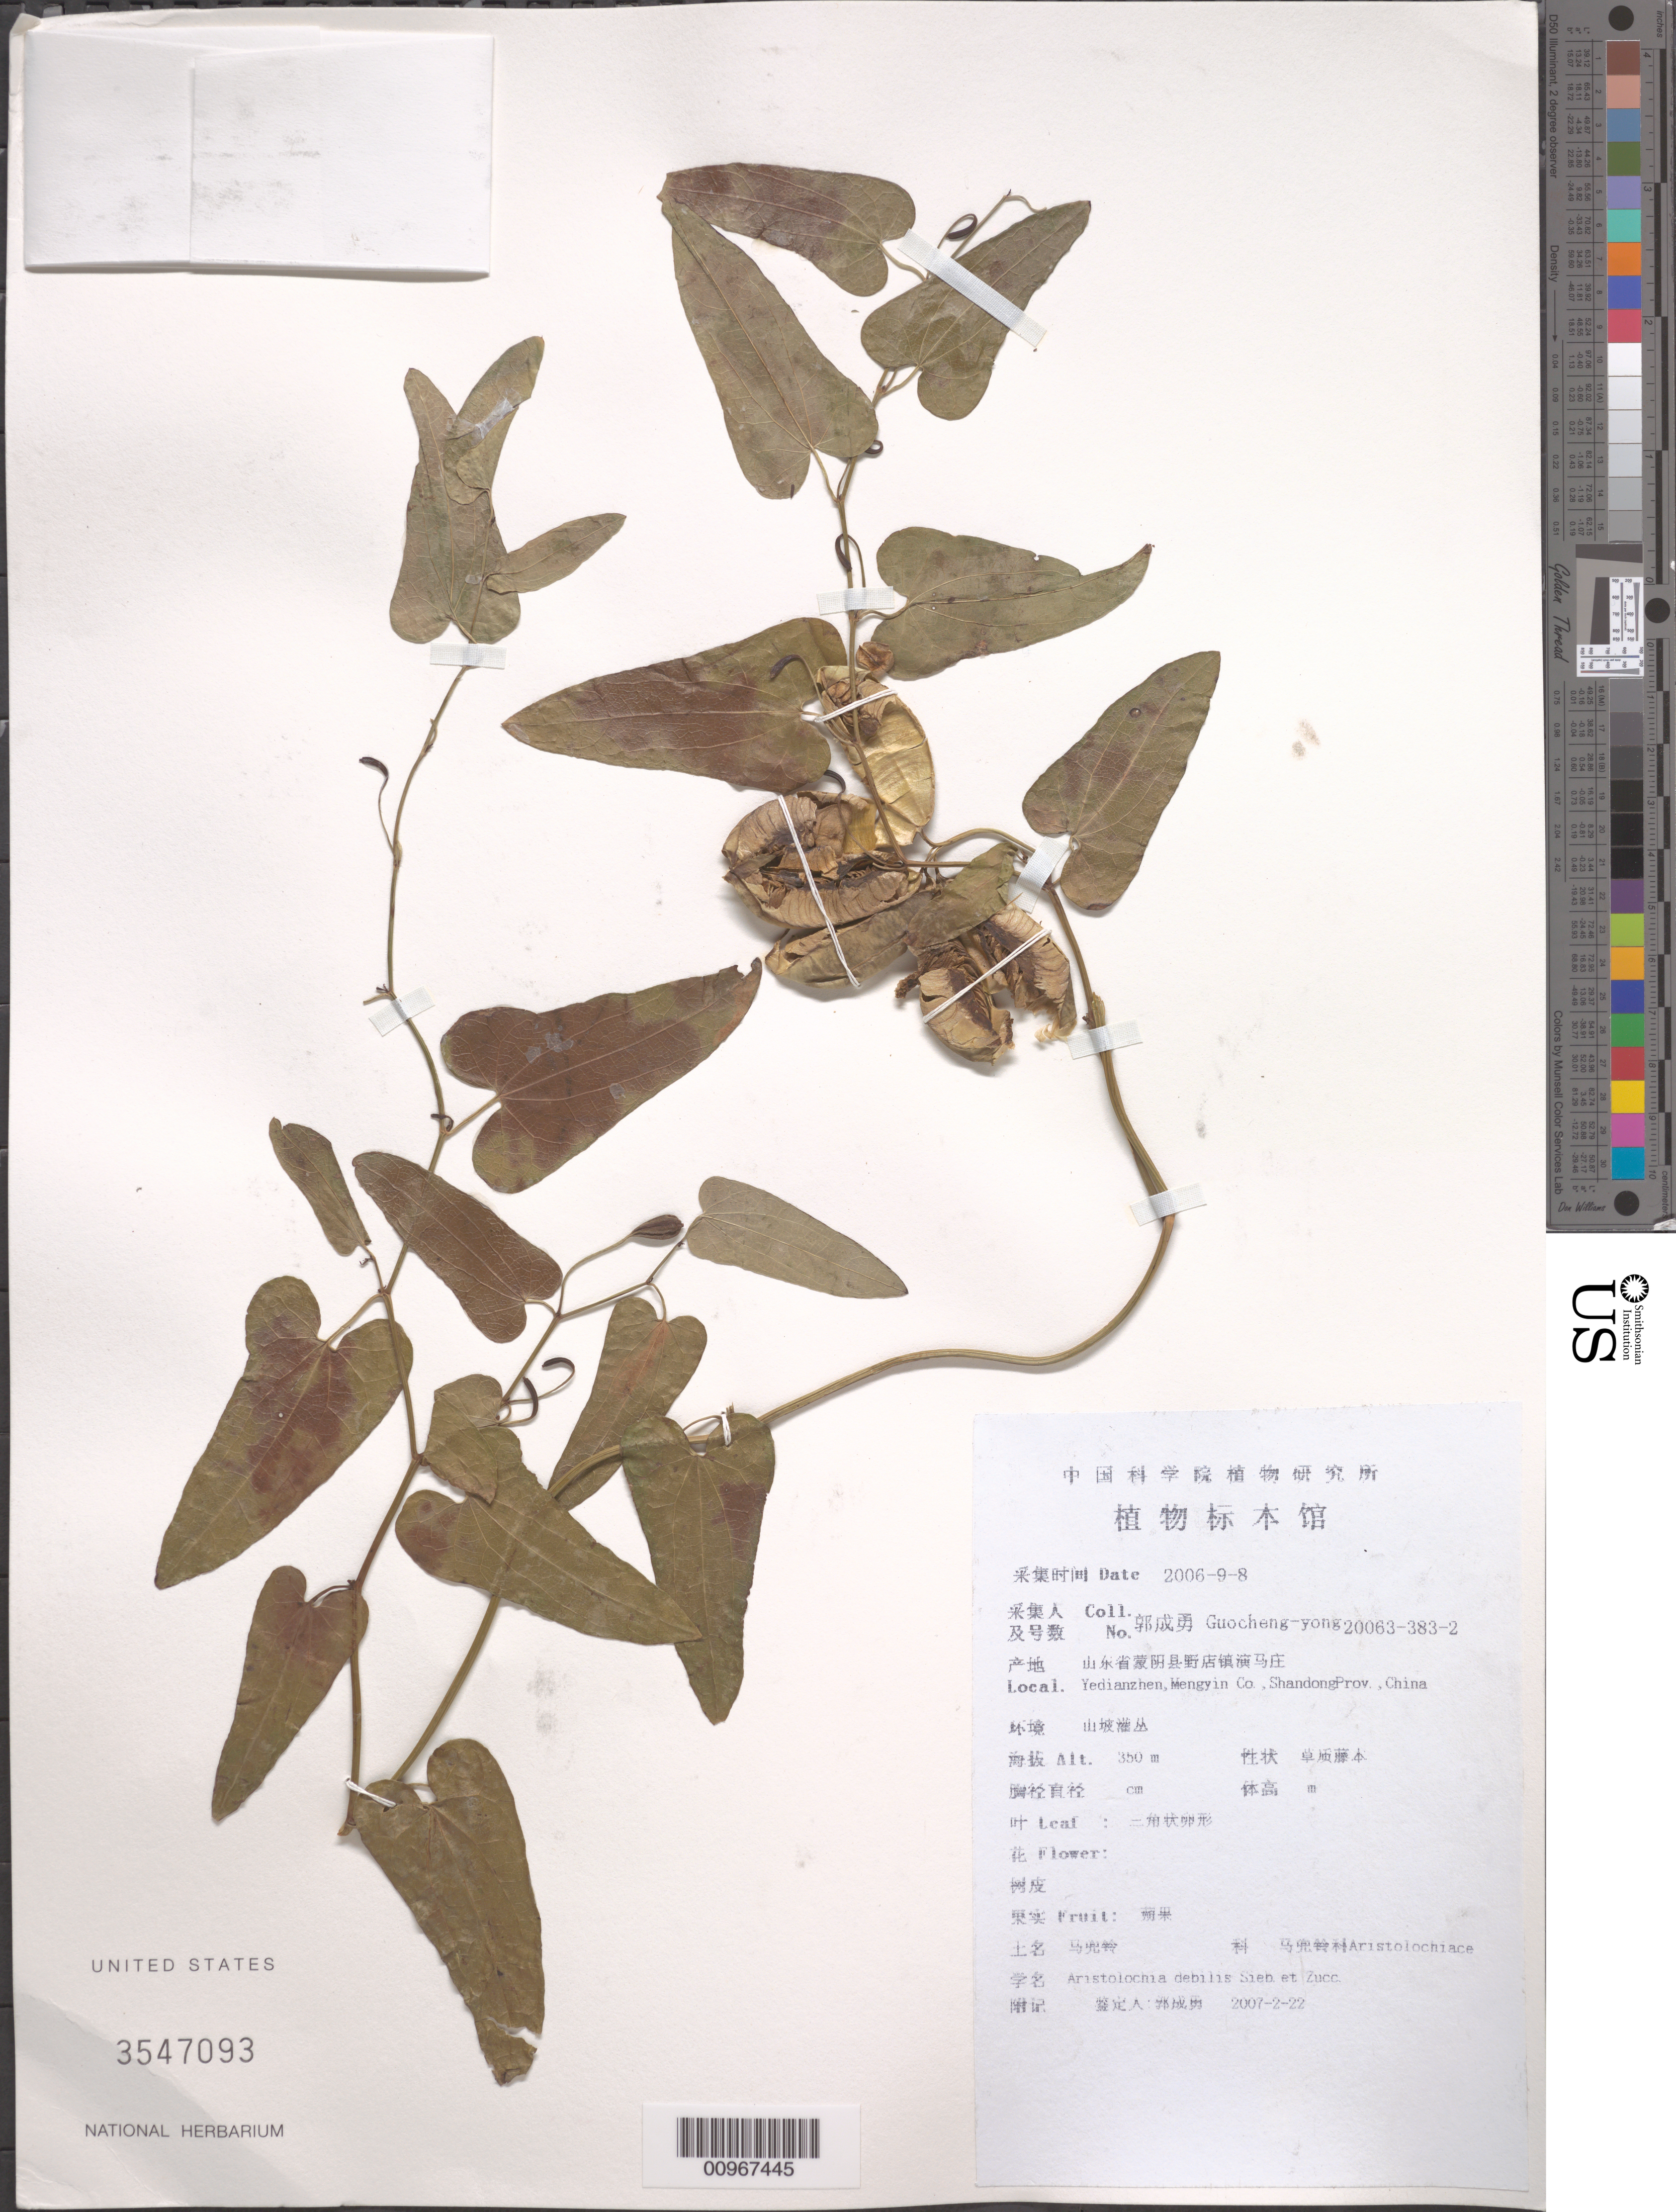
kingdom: Plantae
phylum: Tracheophyta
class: Magnoliopsida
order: Piperales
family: Aristolochiaceae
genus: Aristolochia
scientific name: Aristolochia debilis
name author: Siebold & Zucc.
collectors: Guo cheng-yong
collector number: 2006-383-2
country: China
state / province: Shandong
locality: Yedianzhen, Mengyin Co.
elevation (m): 350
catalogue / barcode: US 3547093